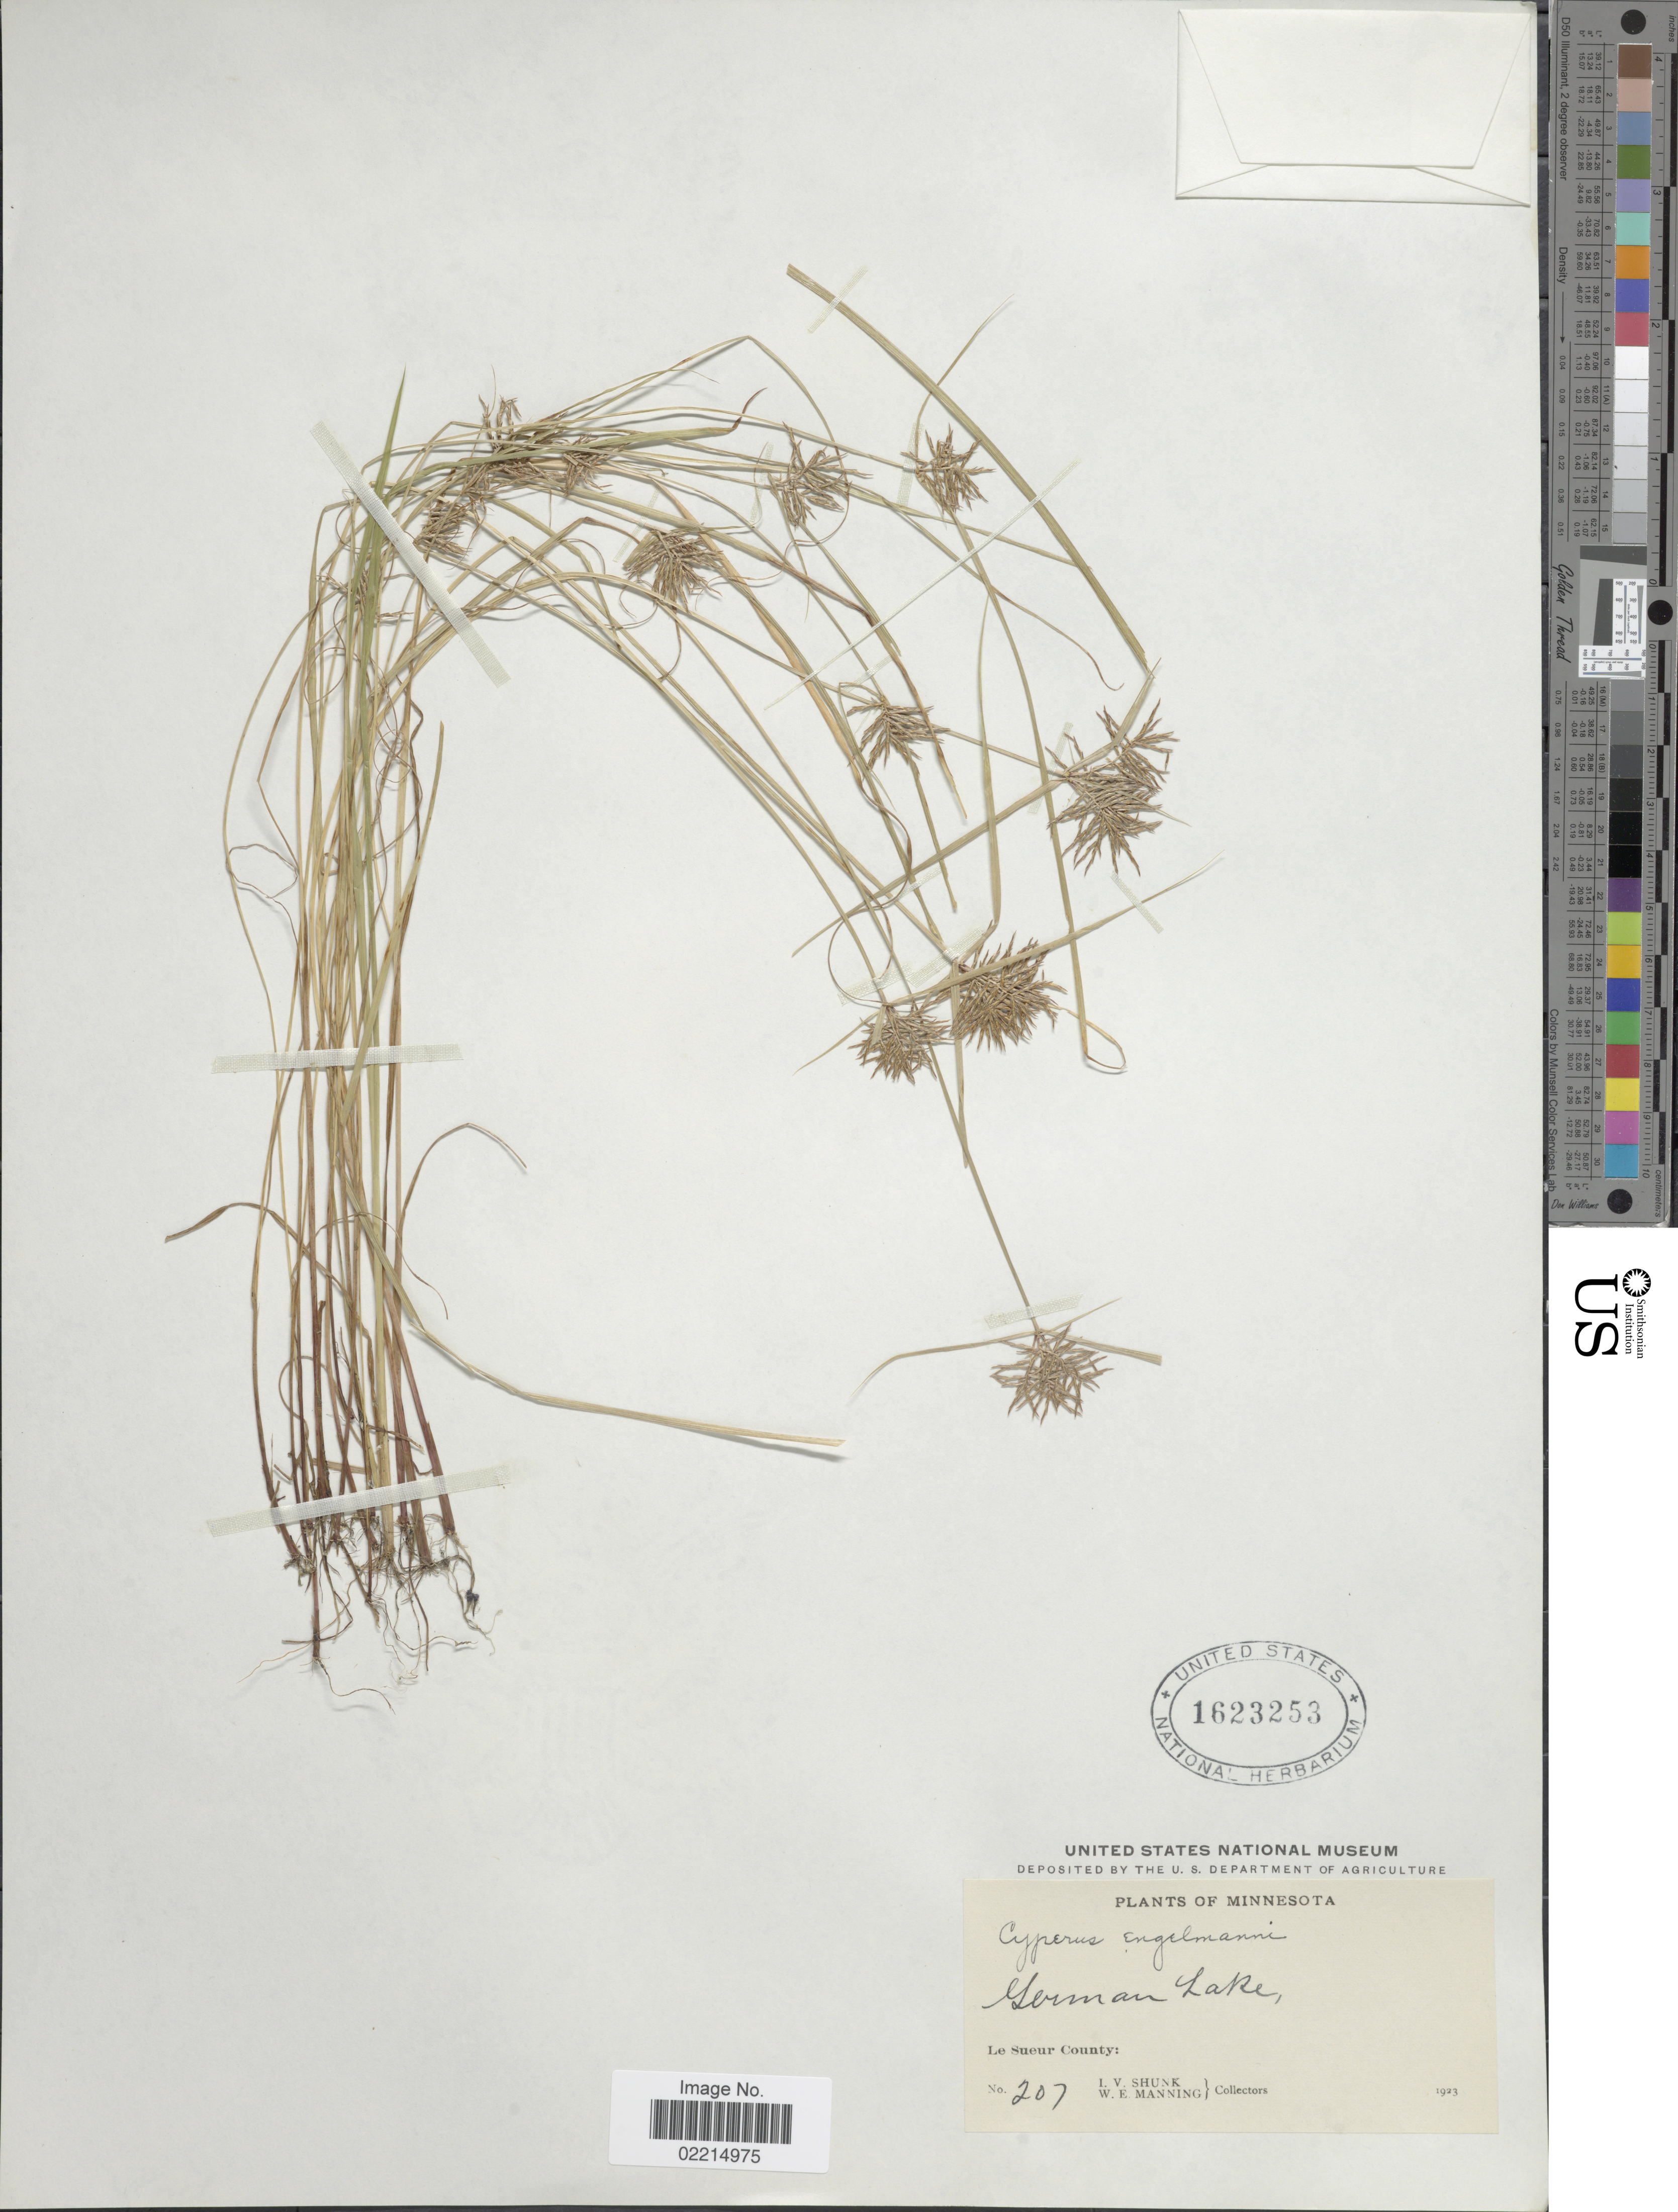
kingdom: Plantae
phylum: Tracheophyta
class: Liliopsida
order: Poales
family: Cyperaceae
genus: Cyperus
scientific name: Cyperus engelmannii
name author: Steud.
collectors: I. Shunk & W. Manning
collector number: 207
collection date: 1923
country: United States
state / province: Minnesota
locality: German Lake, Le Sueur County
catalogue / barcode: US 1623253